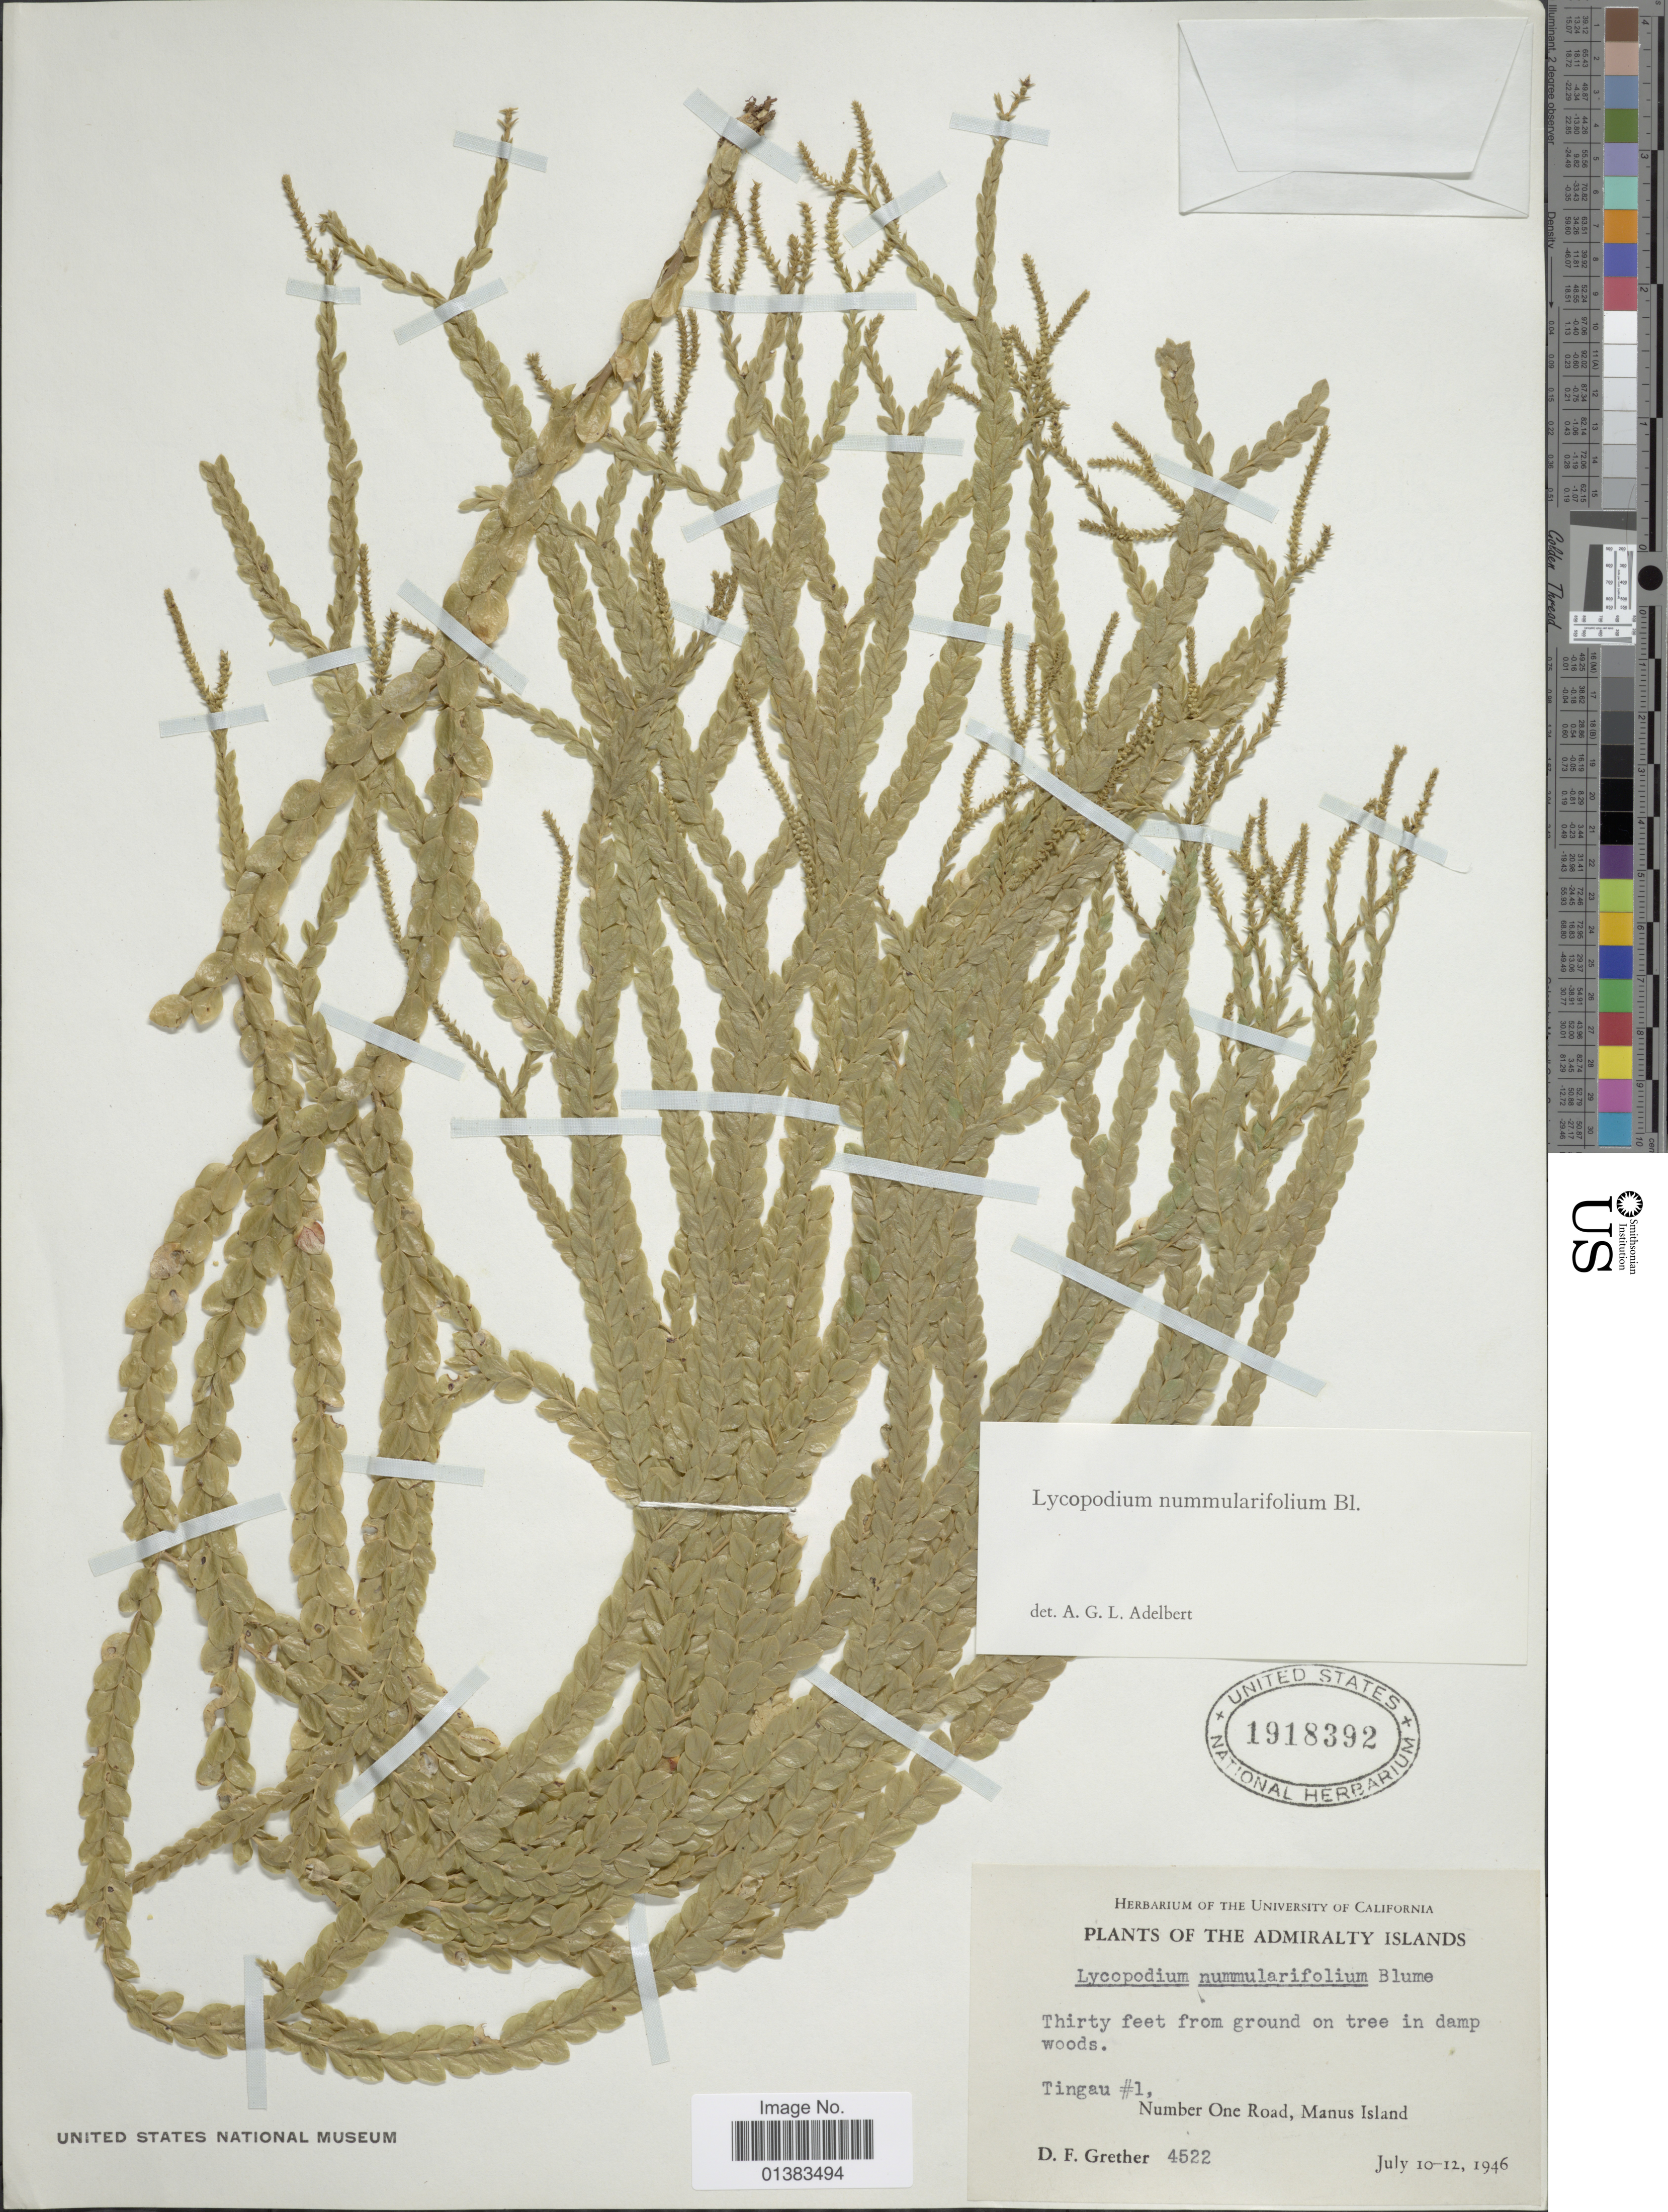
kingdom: Plantae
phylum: Tracheophyta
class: Lycopodiopsida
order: Lycopodiales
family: Lycopodiaceae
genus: Phlegmariurus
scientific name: Phlegmariurus nummulariifolius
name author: (Blume) Ching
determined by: Field, A. R.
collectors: D. F. Grether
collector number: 4522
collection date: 1946-07-10/1946-07-12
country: Papua New Guinea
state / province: Manus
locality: Admiralty Islands, Tingau #1, Number One Road, Manus Island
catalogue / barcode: US 1918392